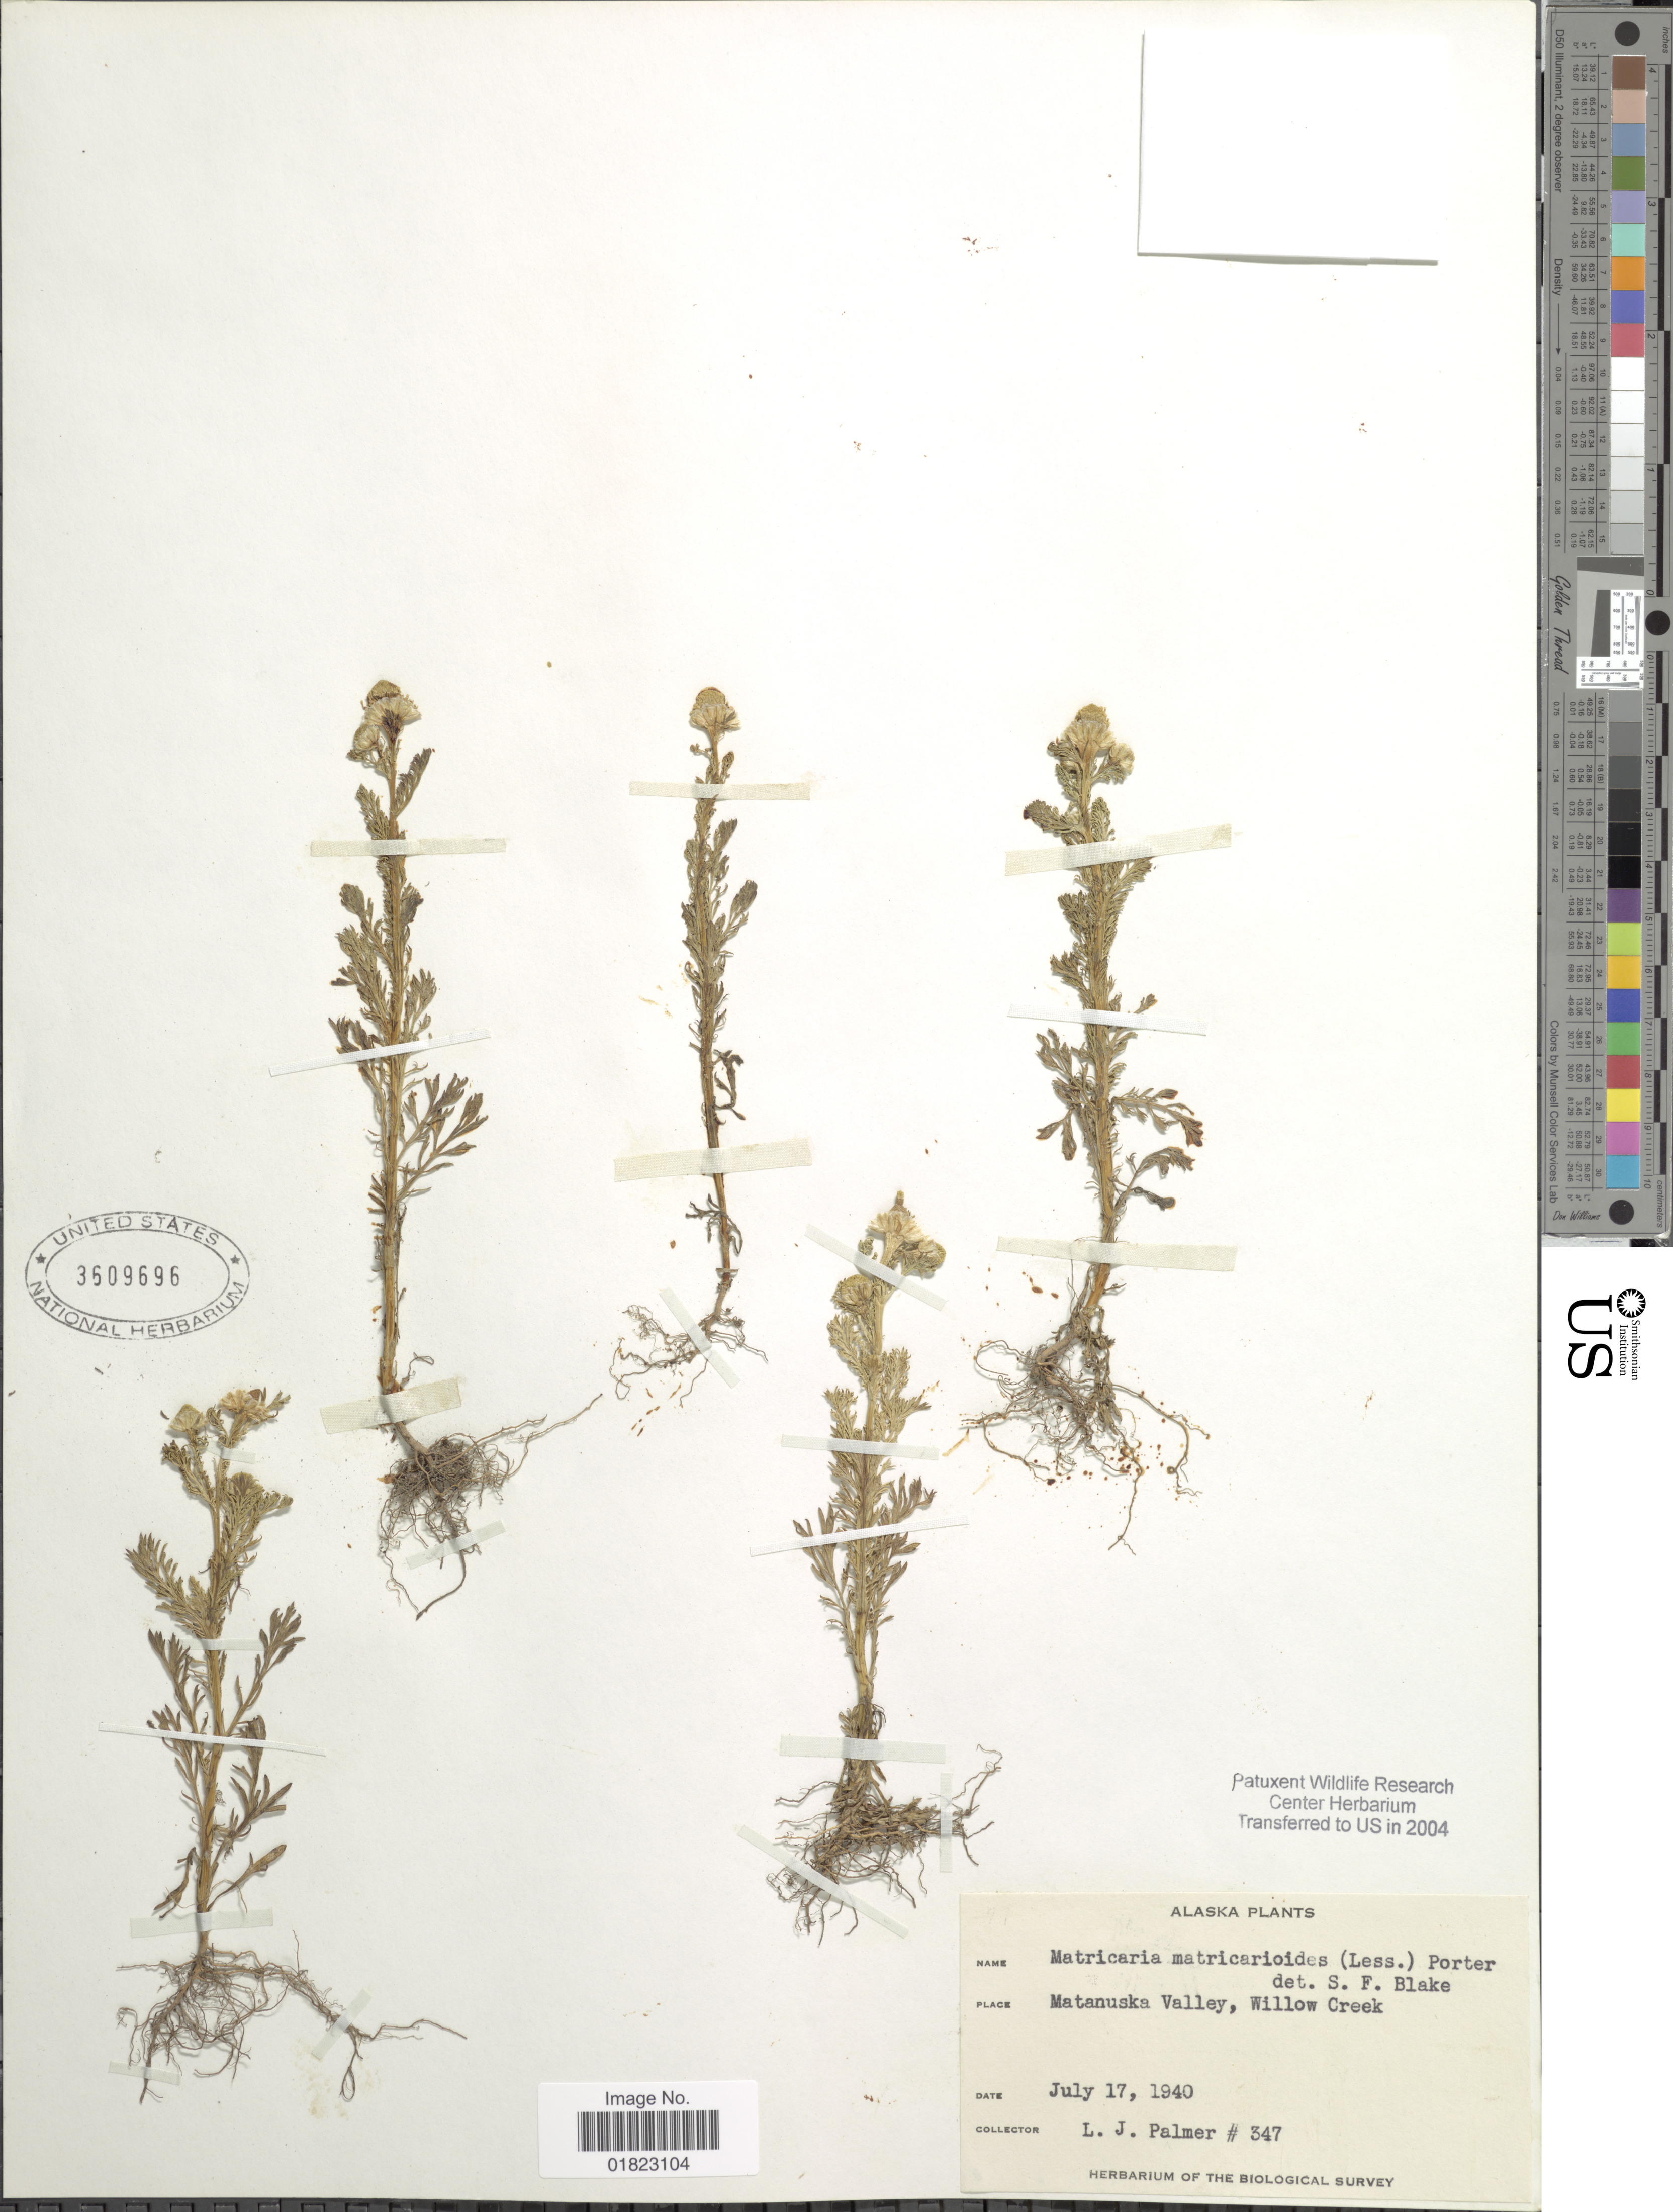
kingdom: Plantae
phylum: Tracheophyta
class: Magnoliopsida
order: Asterales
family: Asteraceae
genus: Matricaria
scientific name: Matricaria matricarioides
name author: (Less.) Porter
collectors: L. J. Palmer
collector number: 347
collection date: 1940-07-17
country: United States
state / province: Alaska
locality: Matanuska Valley, Willow Creek.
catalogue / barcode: US 3609696